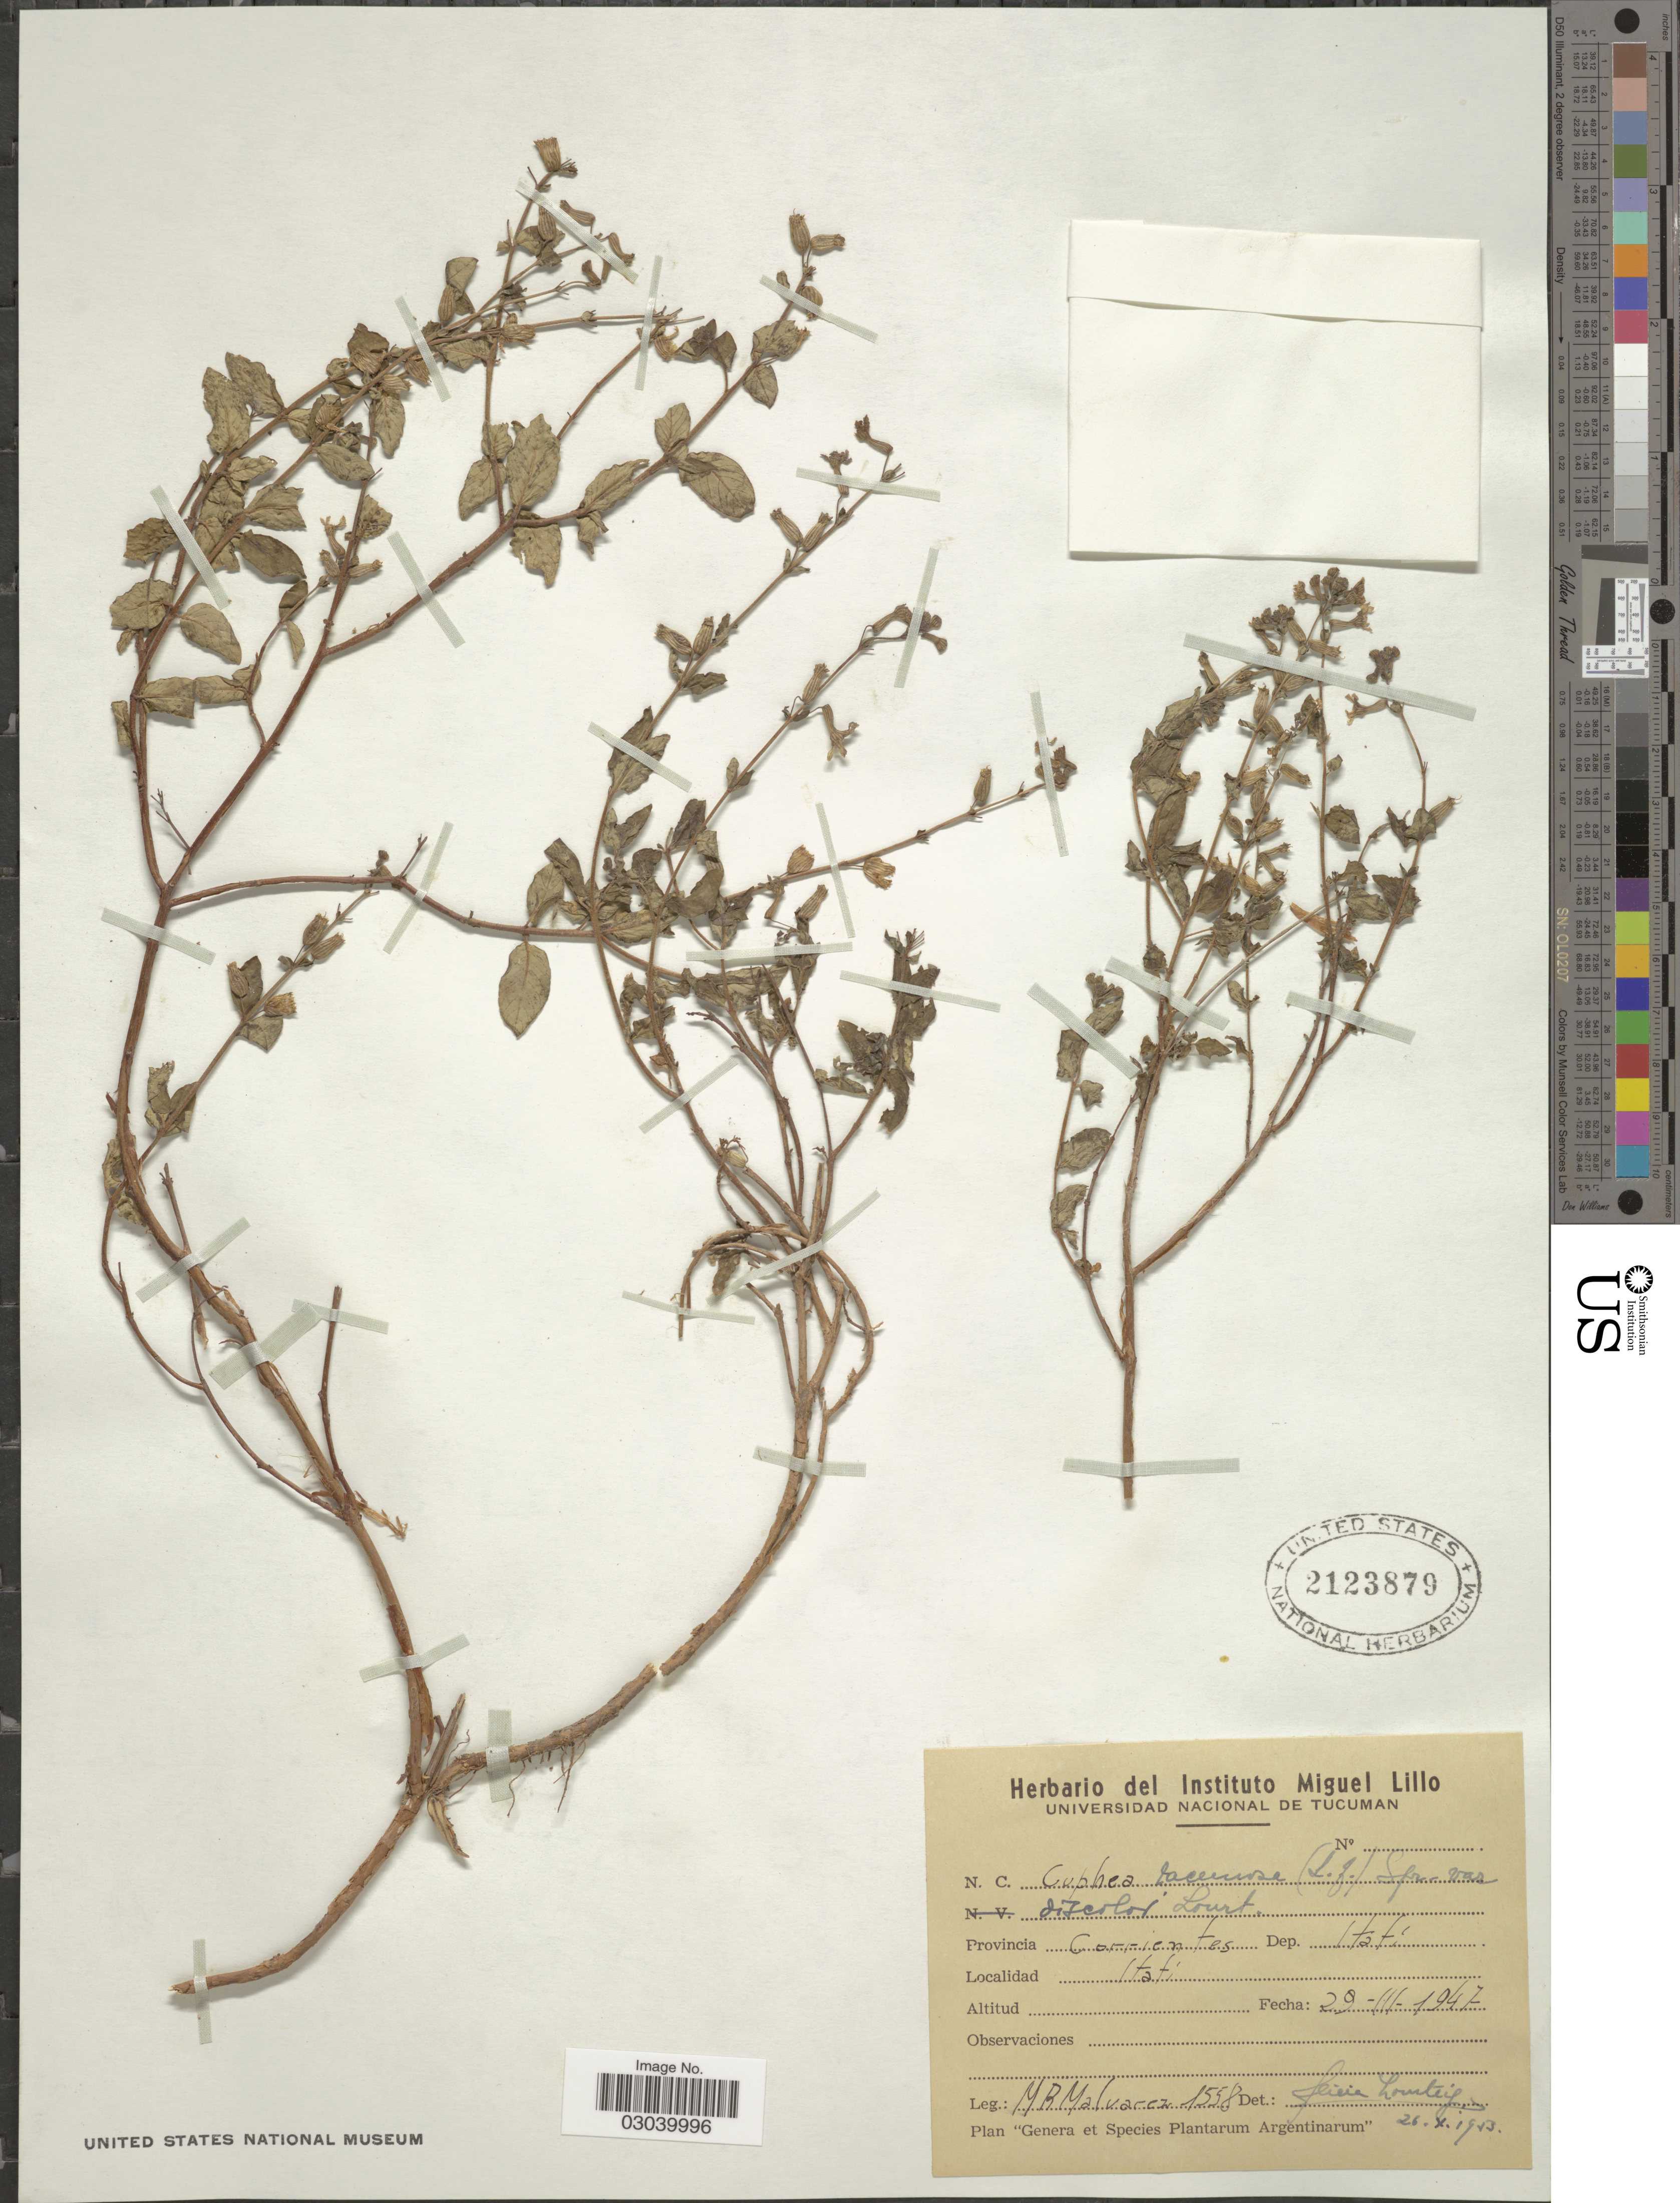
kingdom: Plantae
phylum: Tracheophyta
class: Magnoliopsida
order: Myrtales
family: Lythraceae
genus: Cuphea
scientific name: Cuphea racemosa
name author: (L. f.) Spreng.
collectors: M. Malvárez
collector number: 1558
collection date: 1947-03-29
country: Argentina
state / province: Corrientes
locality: Dep. Itatí.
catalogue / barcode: US 2123879